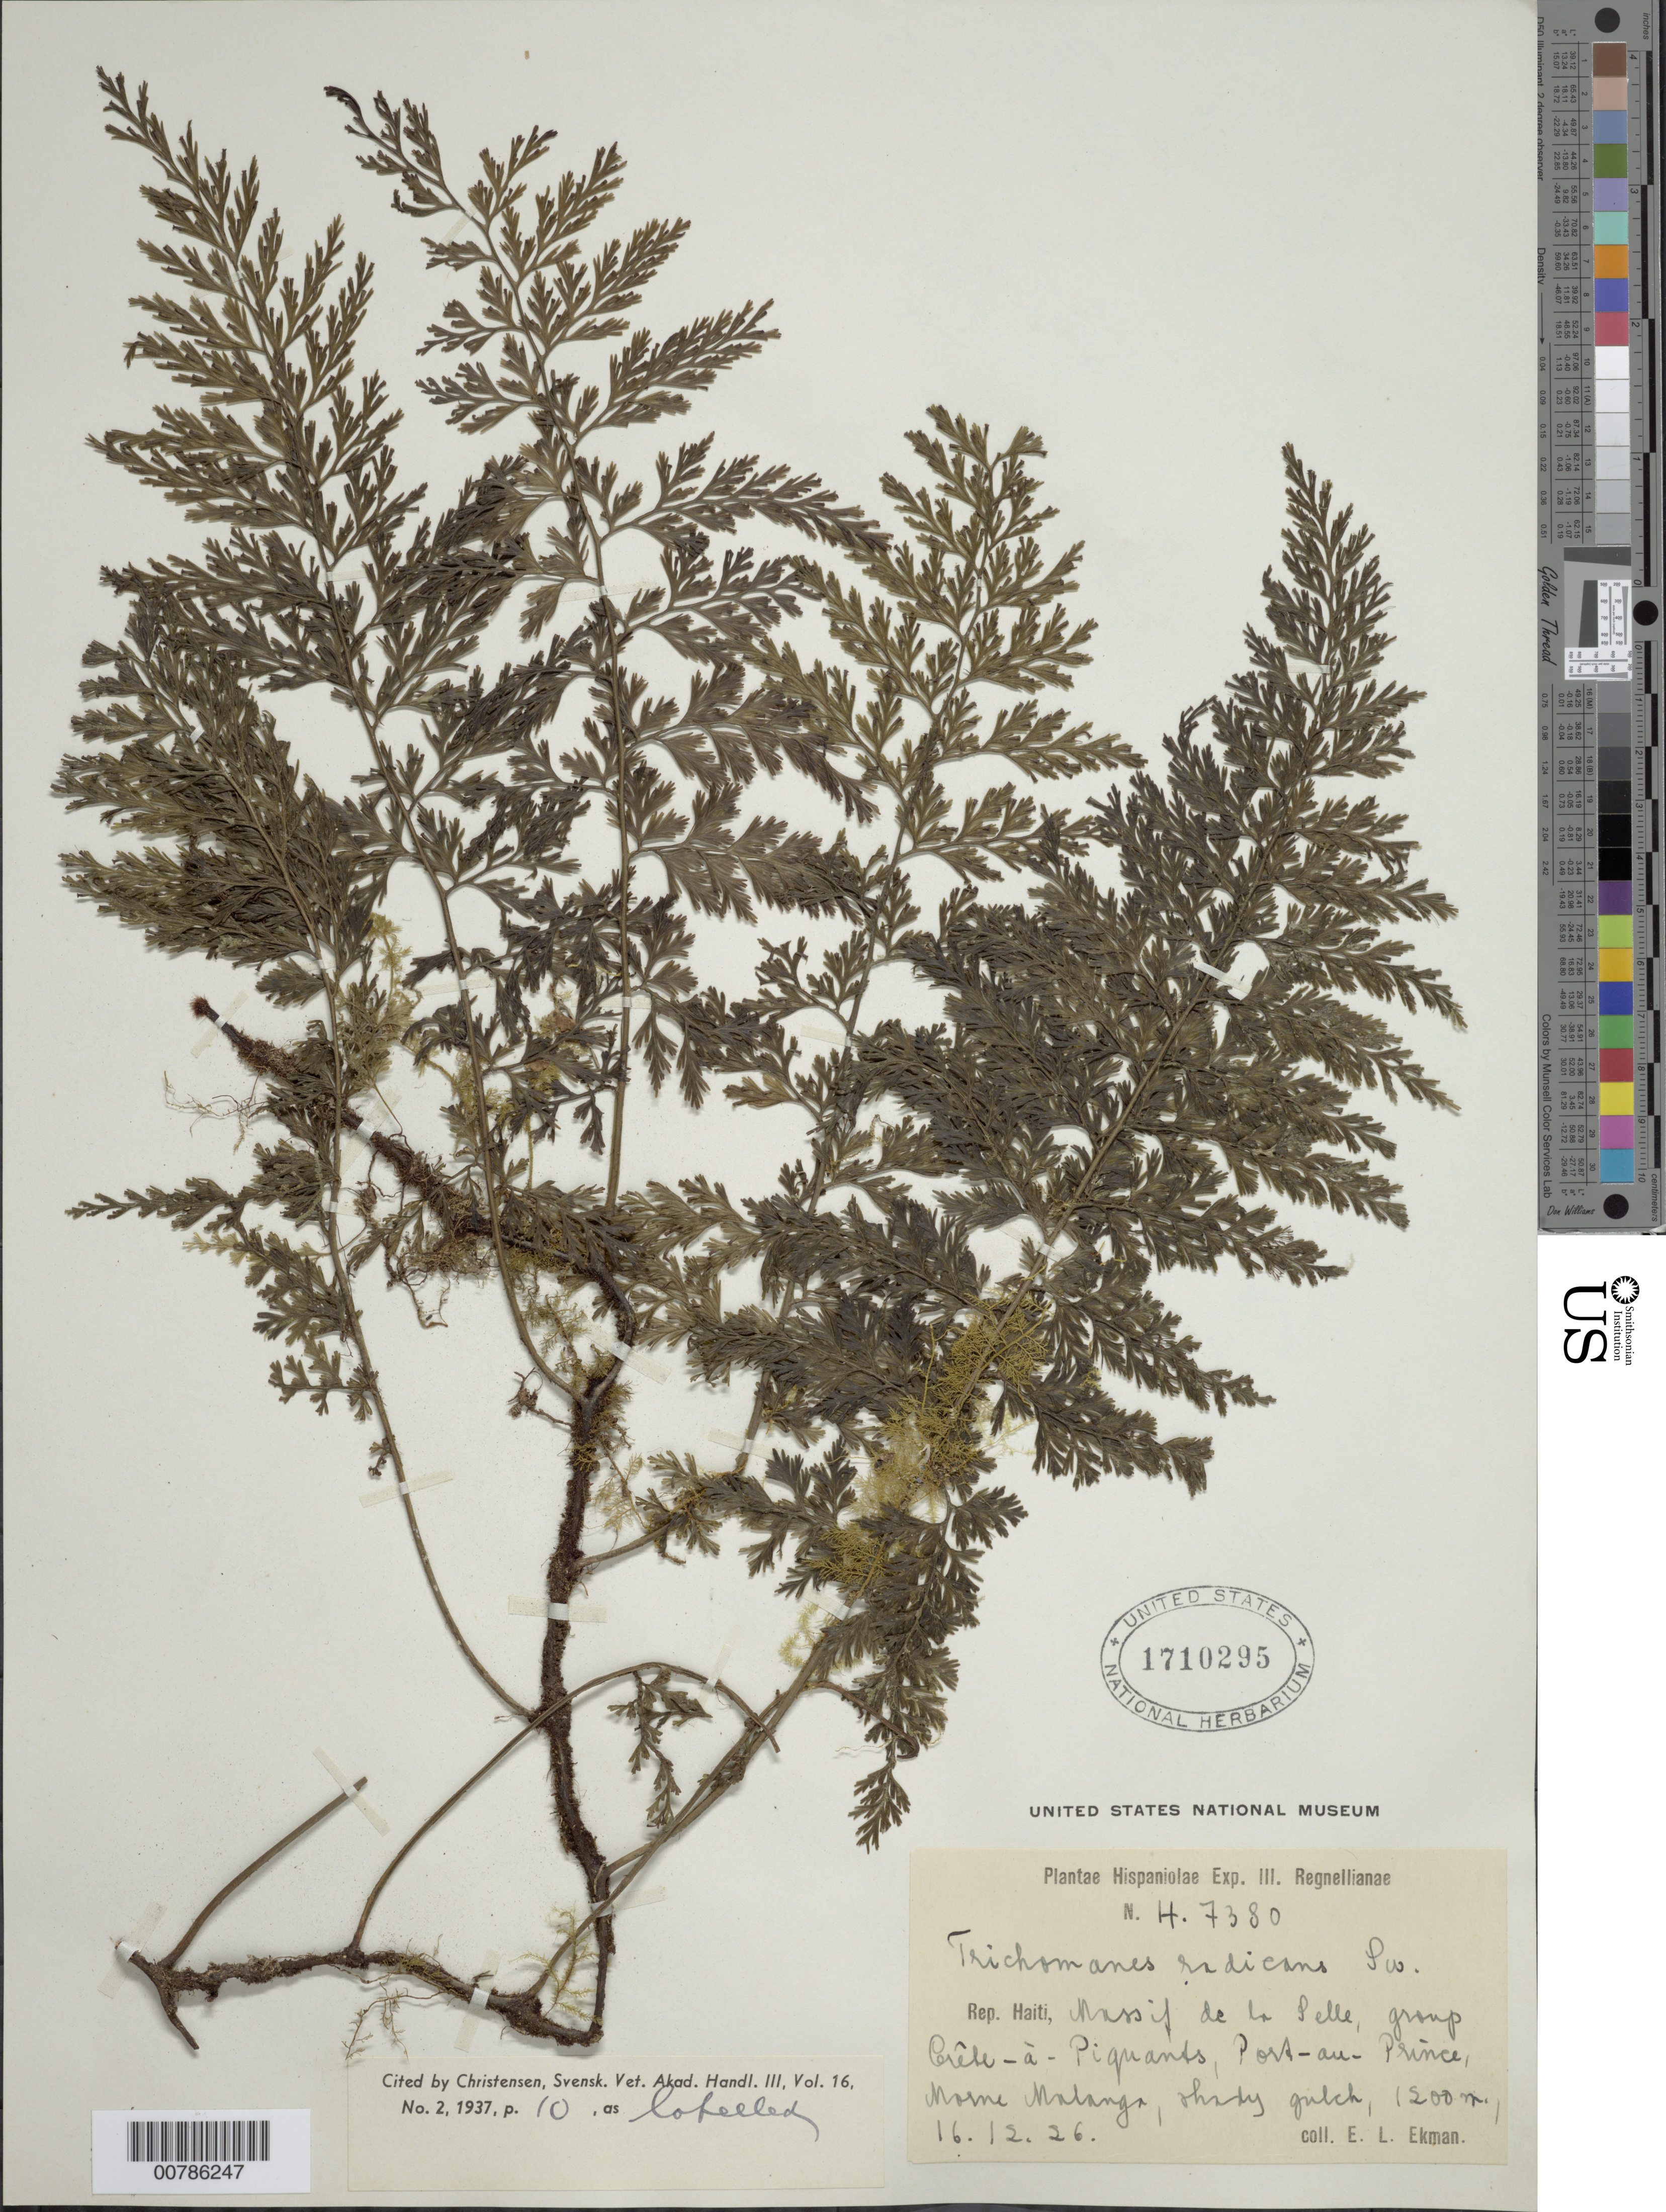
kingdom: Plantae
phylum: Tracheophyta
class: Polypodiopsida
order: Hymenophyllales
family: Hymenophyllaceae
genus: Vandenboschia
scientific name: Vandenboschia radicans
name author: (Sw.) Copel.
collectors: E. L. Ekman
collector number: H 7380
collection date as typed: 16 Dec 1926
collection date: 1926-12-16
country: Haiti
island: Hispaniola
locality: Massif de la Selle, group Crête-à-Piquants, Port-au-Prince, Morne Malanga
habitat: Shady gulch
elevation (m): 1200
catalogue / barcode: US 1710295